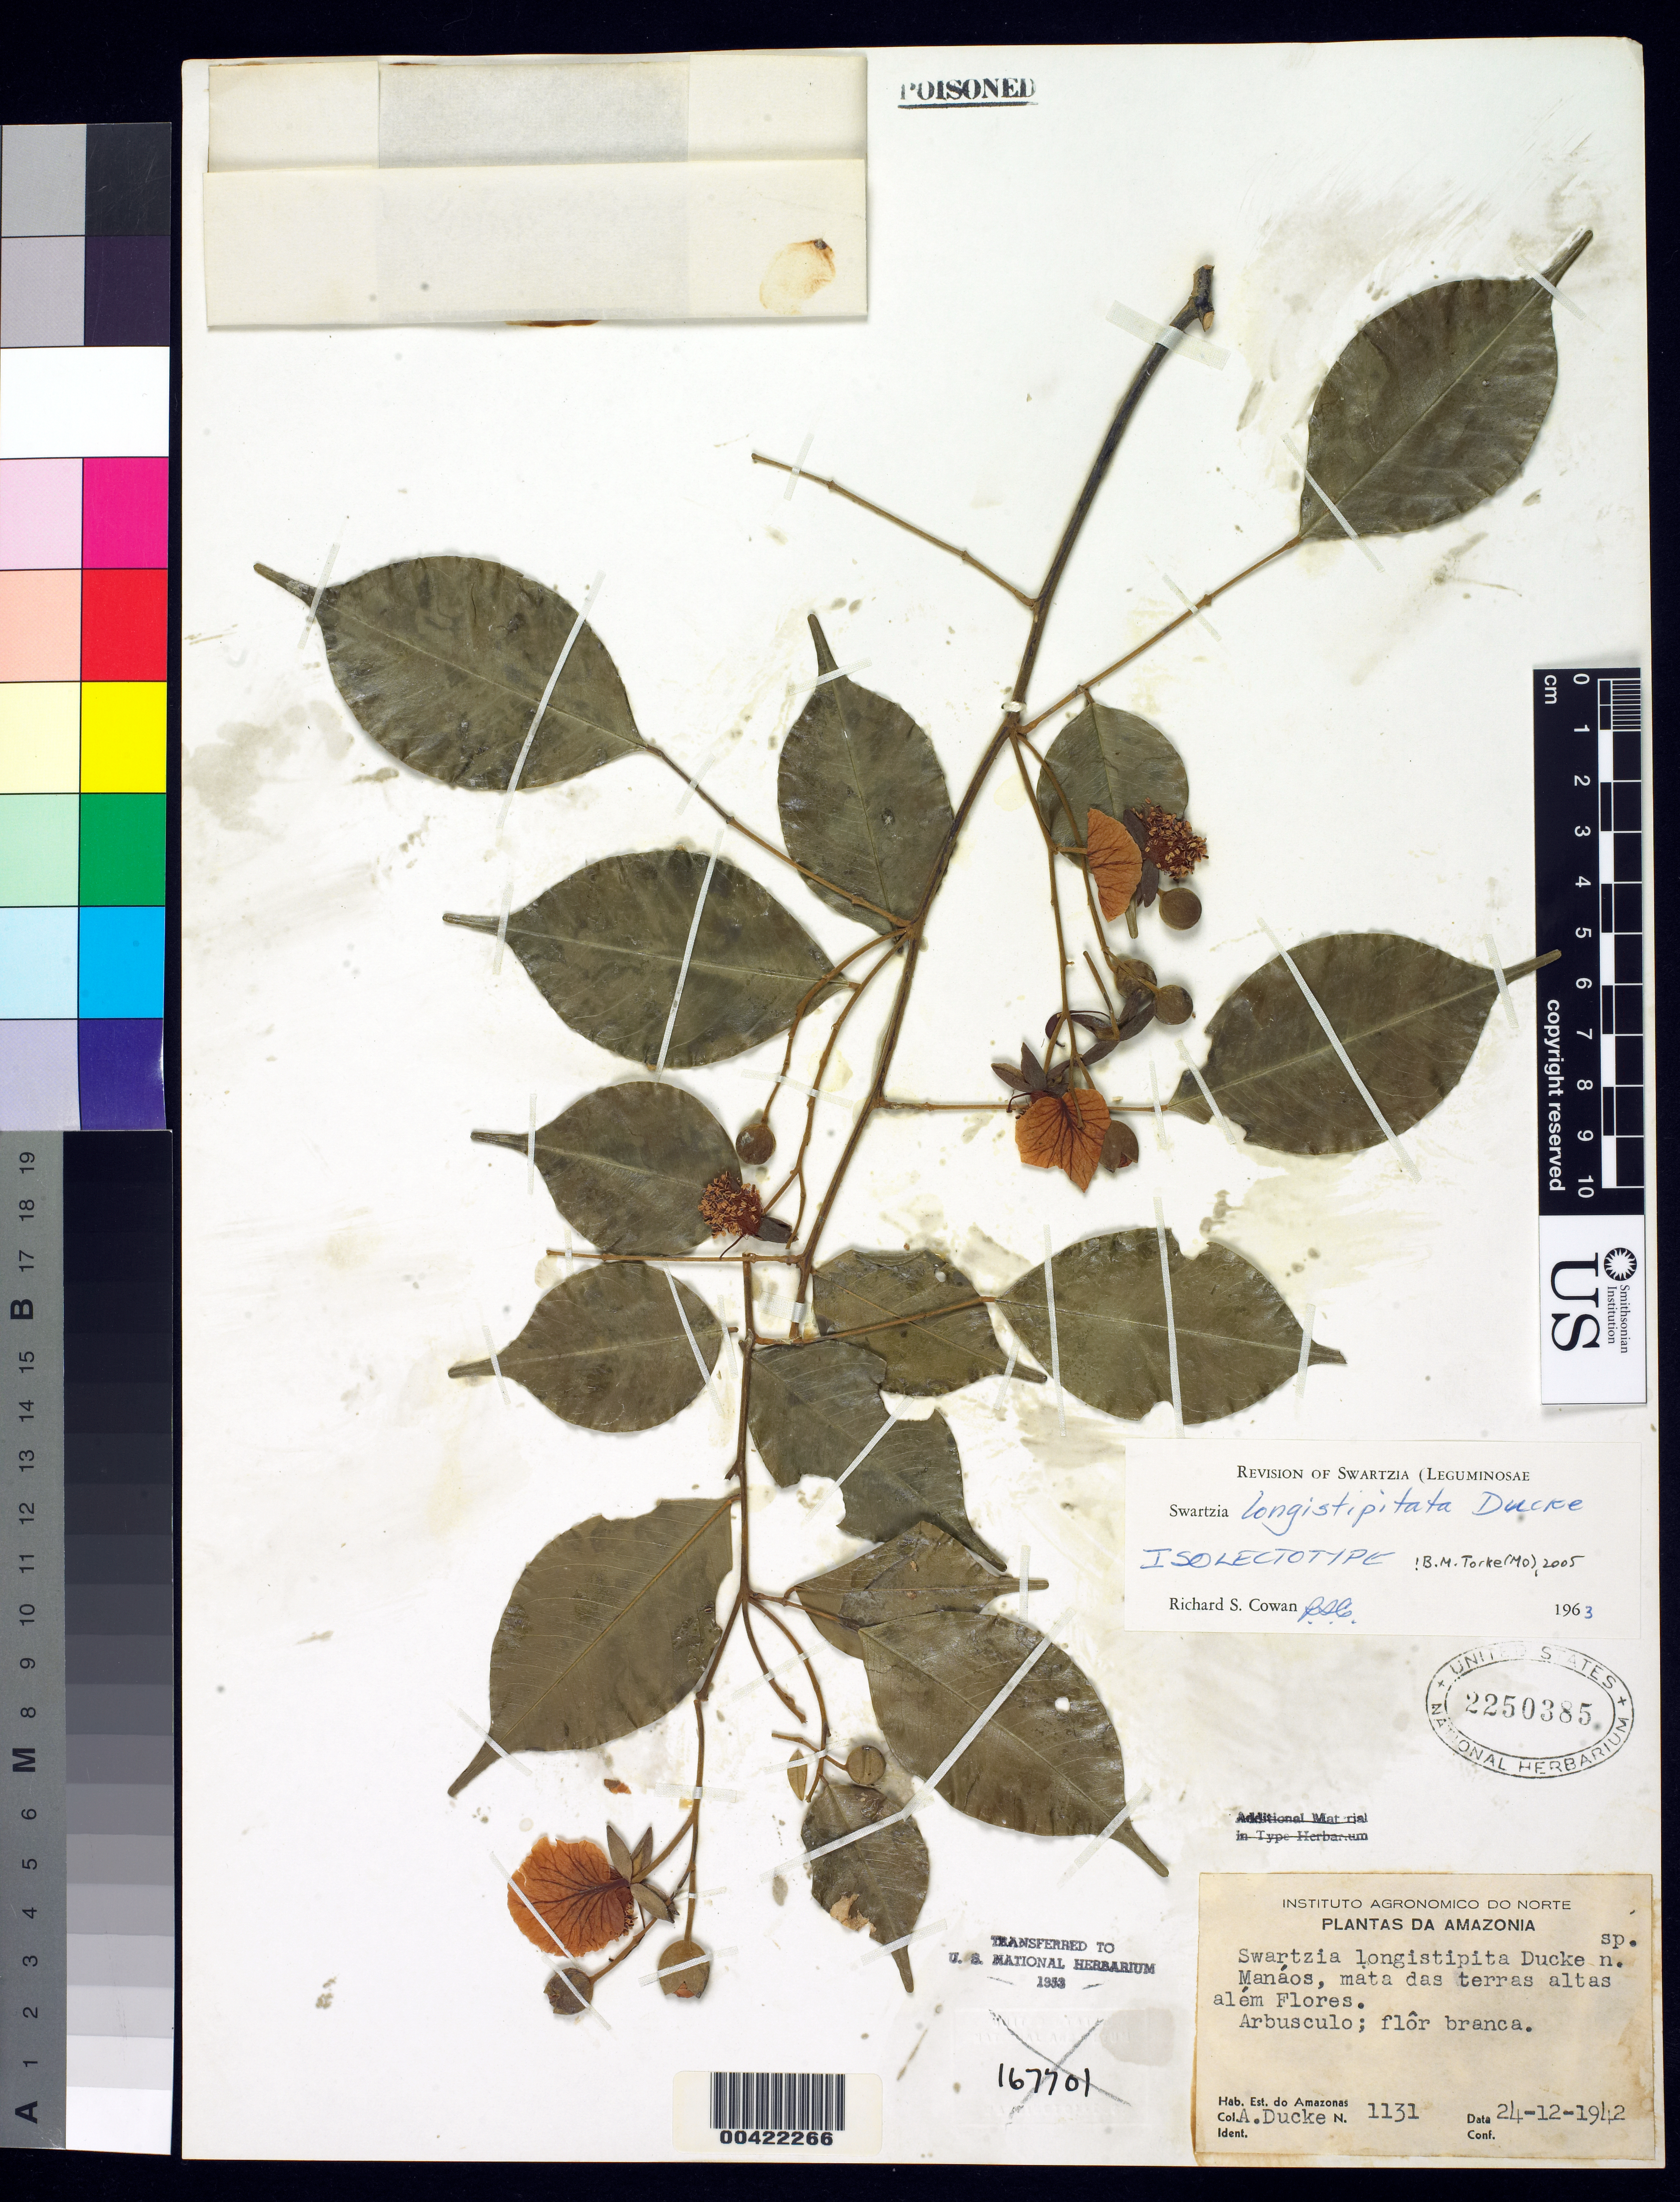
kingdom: Plantae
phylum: Tracheophyta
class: Magnoliopsida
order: Fabales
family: Fabaceae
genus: Swartzia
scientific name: Swartzia longistipitata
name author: Ducke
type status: Isolectotype; Isosyntype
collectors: A. Ducke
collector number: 1131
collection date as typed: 24 Dec 1942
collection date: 1942-12-24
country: Brazil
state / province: Amazonas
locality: Manaos near Flores.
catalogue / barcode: US 2250385